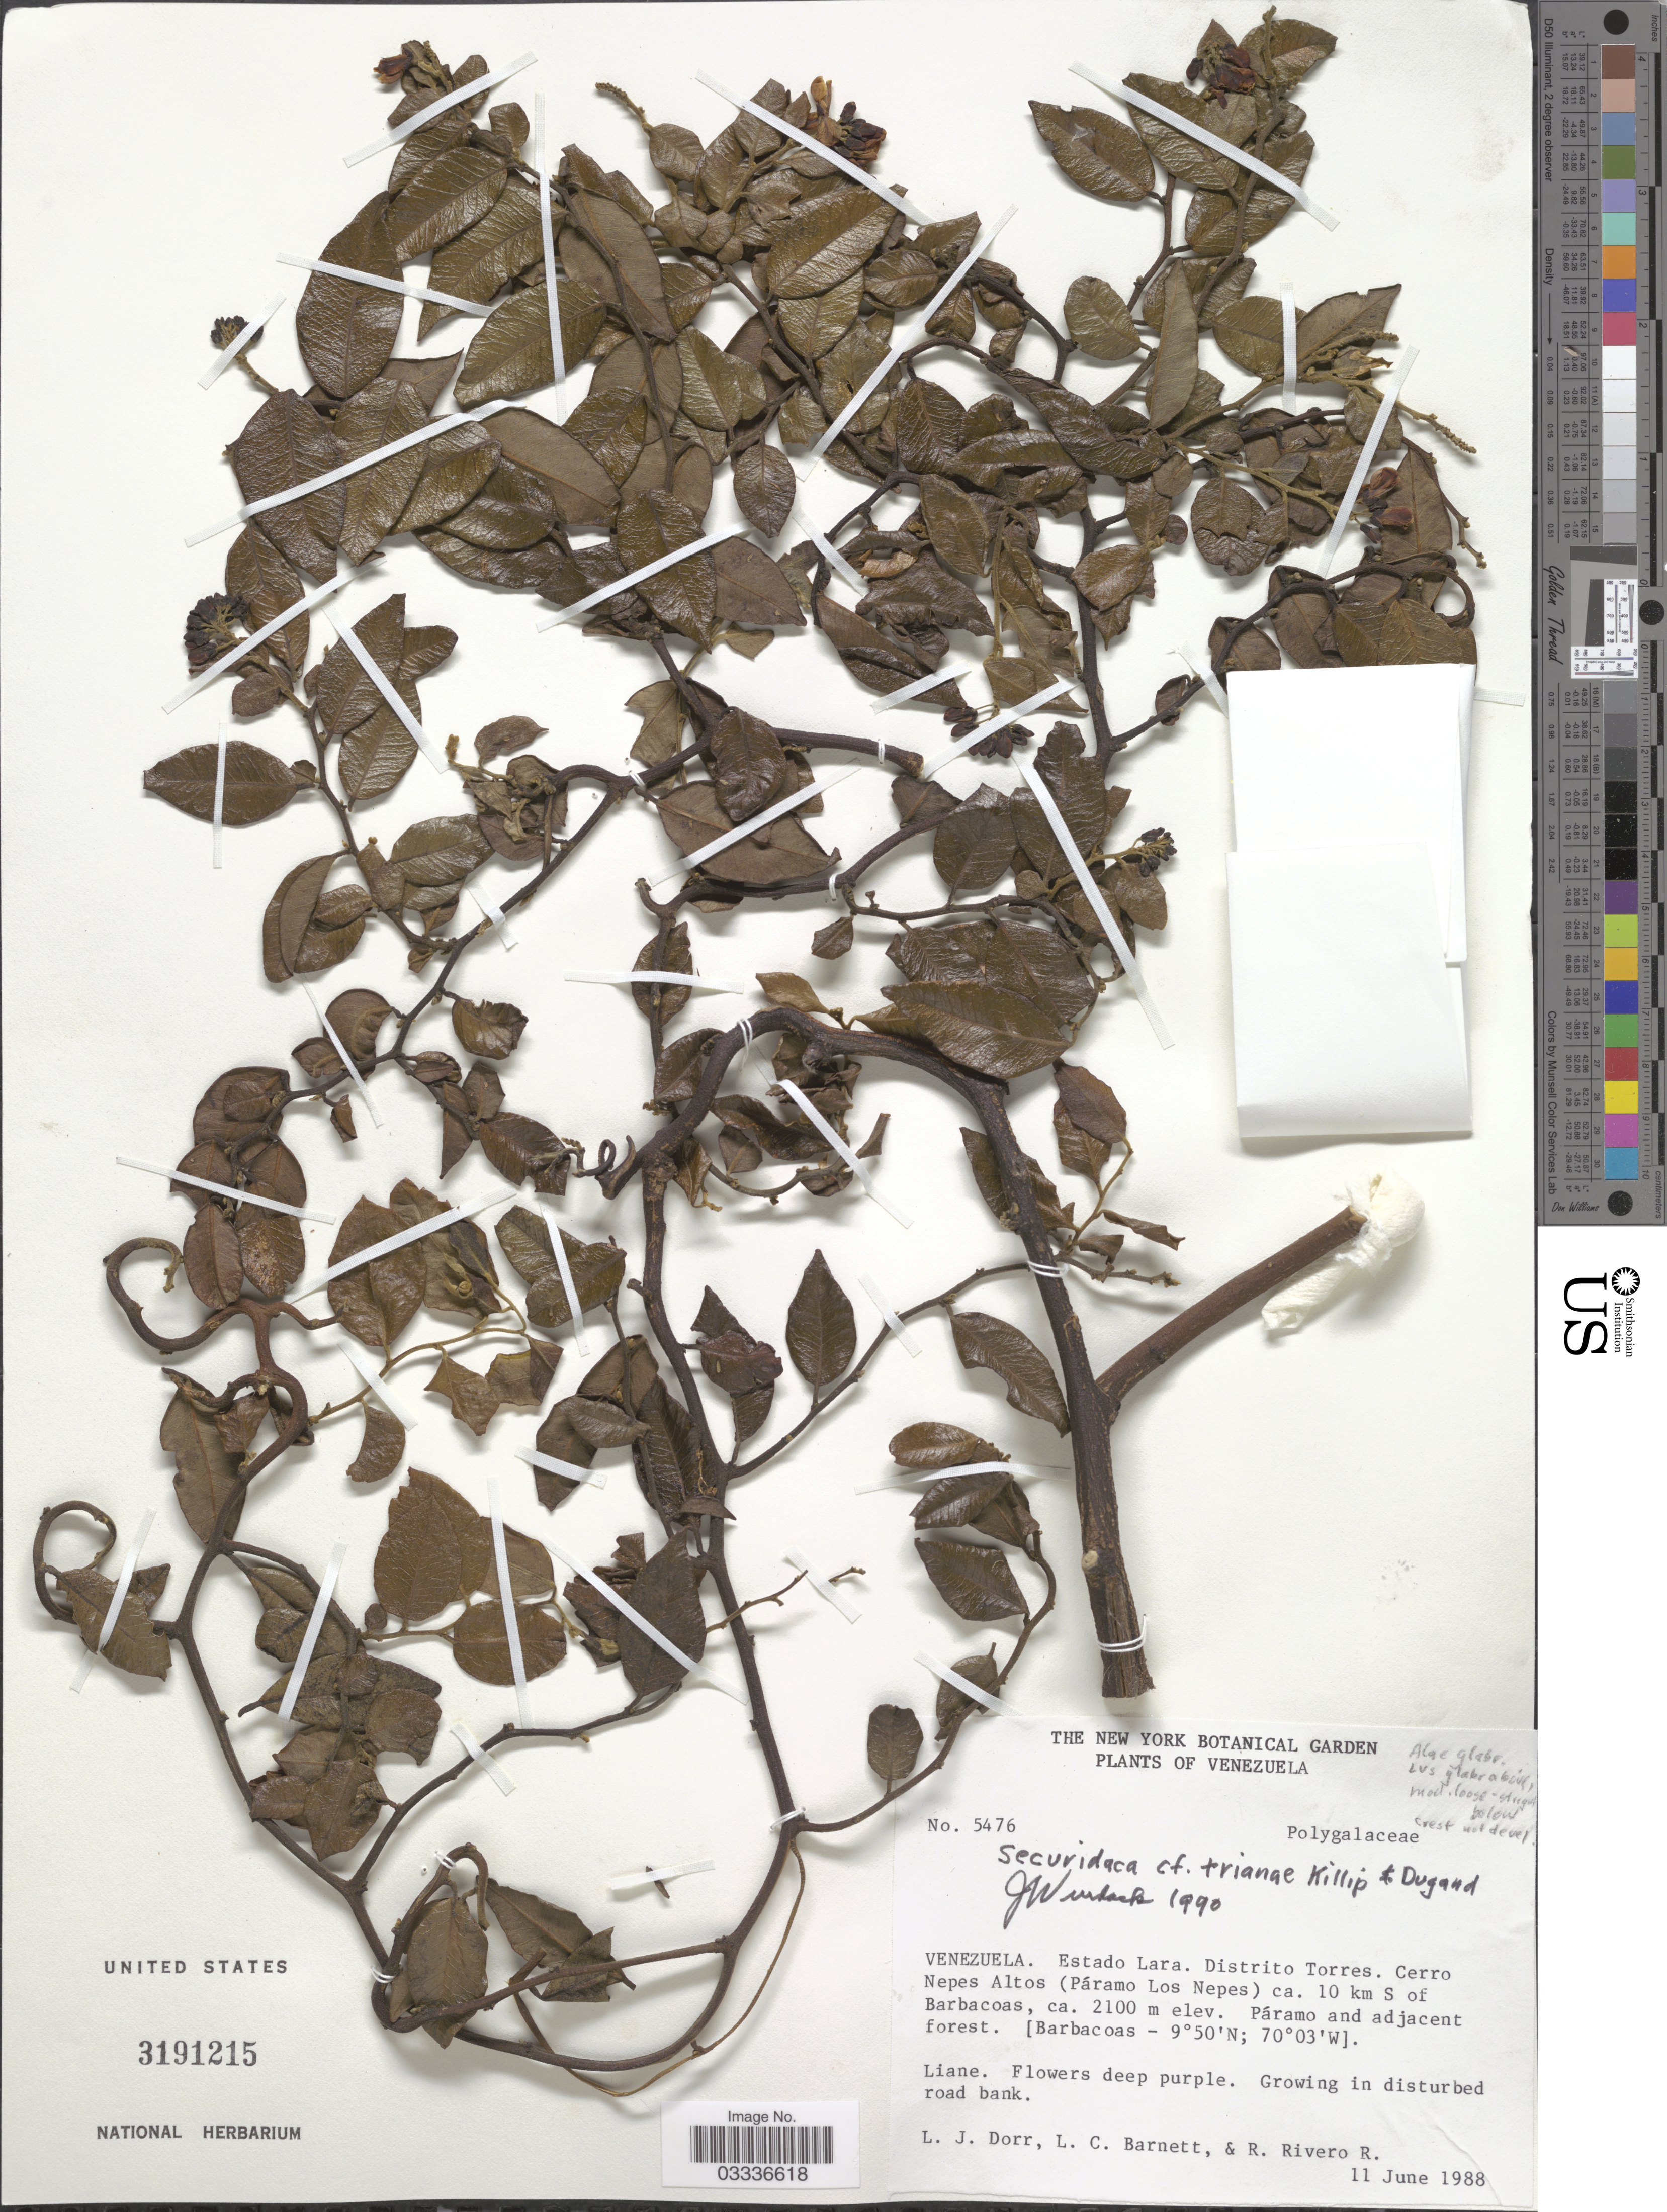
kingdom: Plantae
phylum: Tracheophyta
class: Magnoliopsida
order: Fabales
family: Polygalaceae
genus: Securidaca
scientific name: Securidaca trianae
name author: Killip & Dugand G.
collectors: L. J. Dorr, L. C. Barnett & R. Rivero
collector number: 5476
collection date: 1988-06-11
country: Venezuela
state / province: Lara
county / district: Torres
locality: Cerro Nepes Altos (Páramo Los Nepes) ca. 10 km S of Barbacoas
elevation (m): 2100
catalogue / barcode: US 3191215